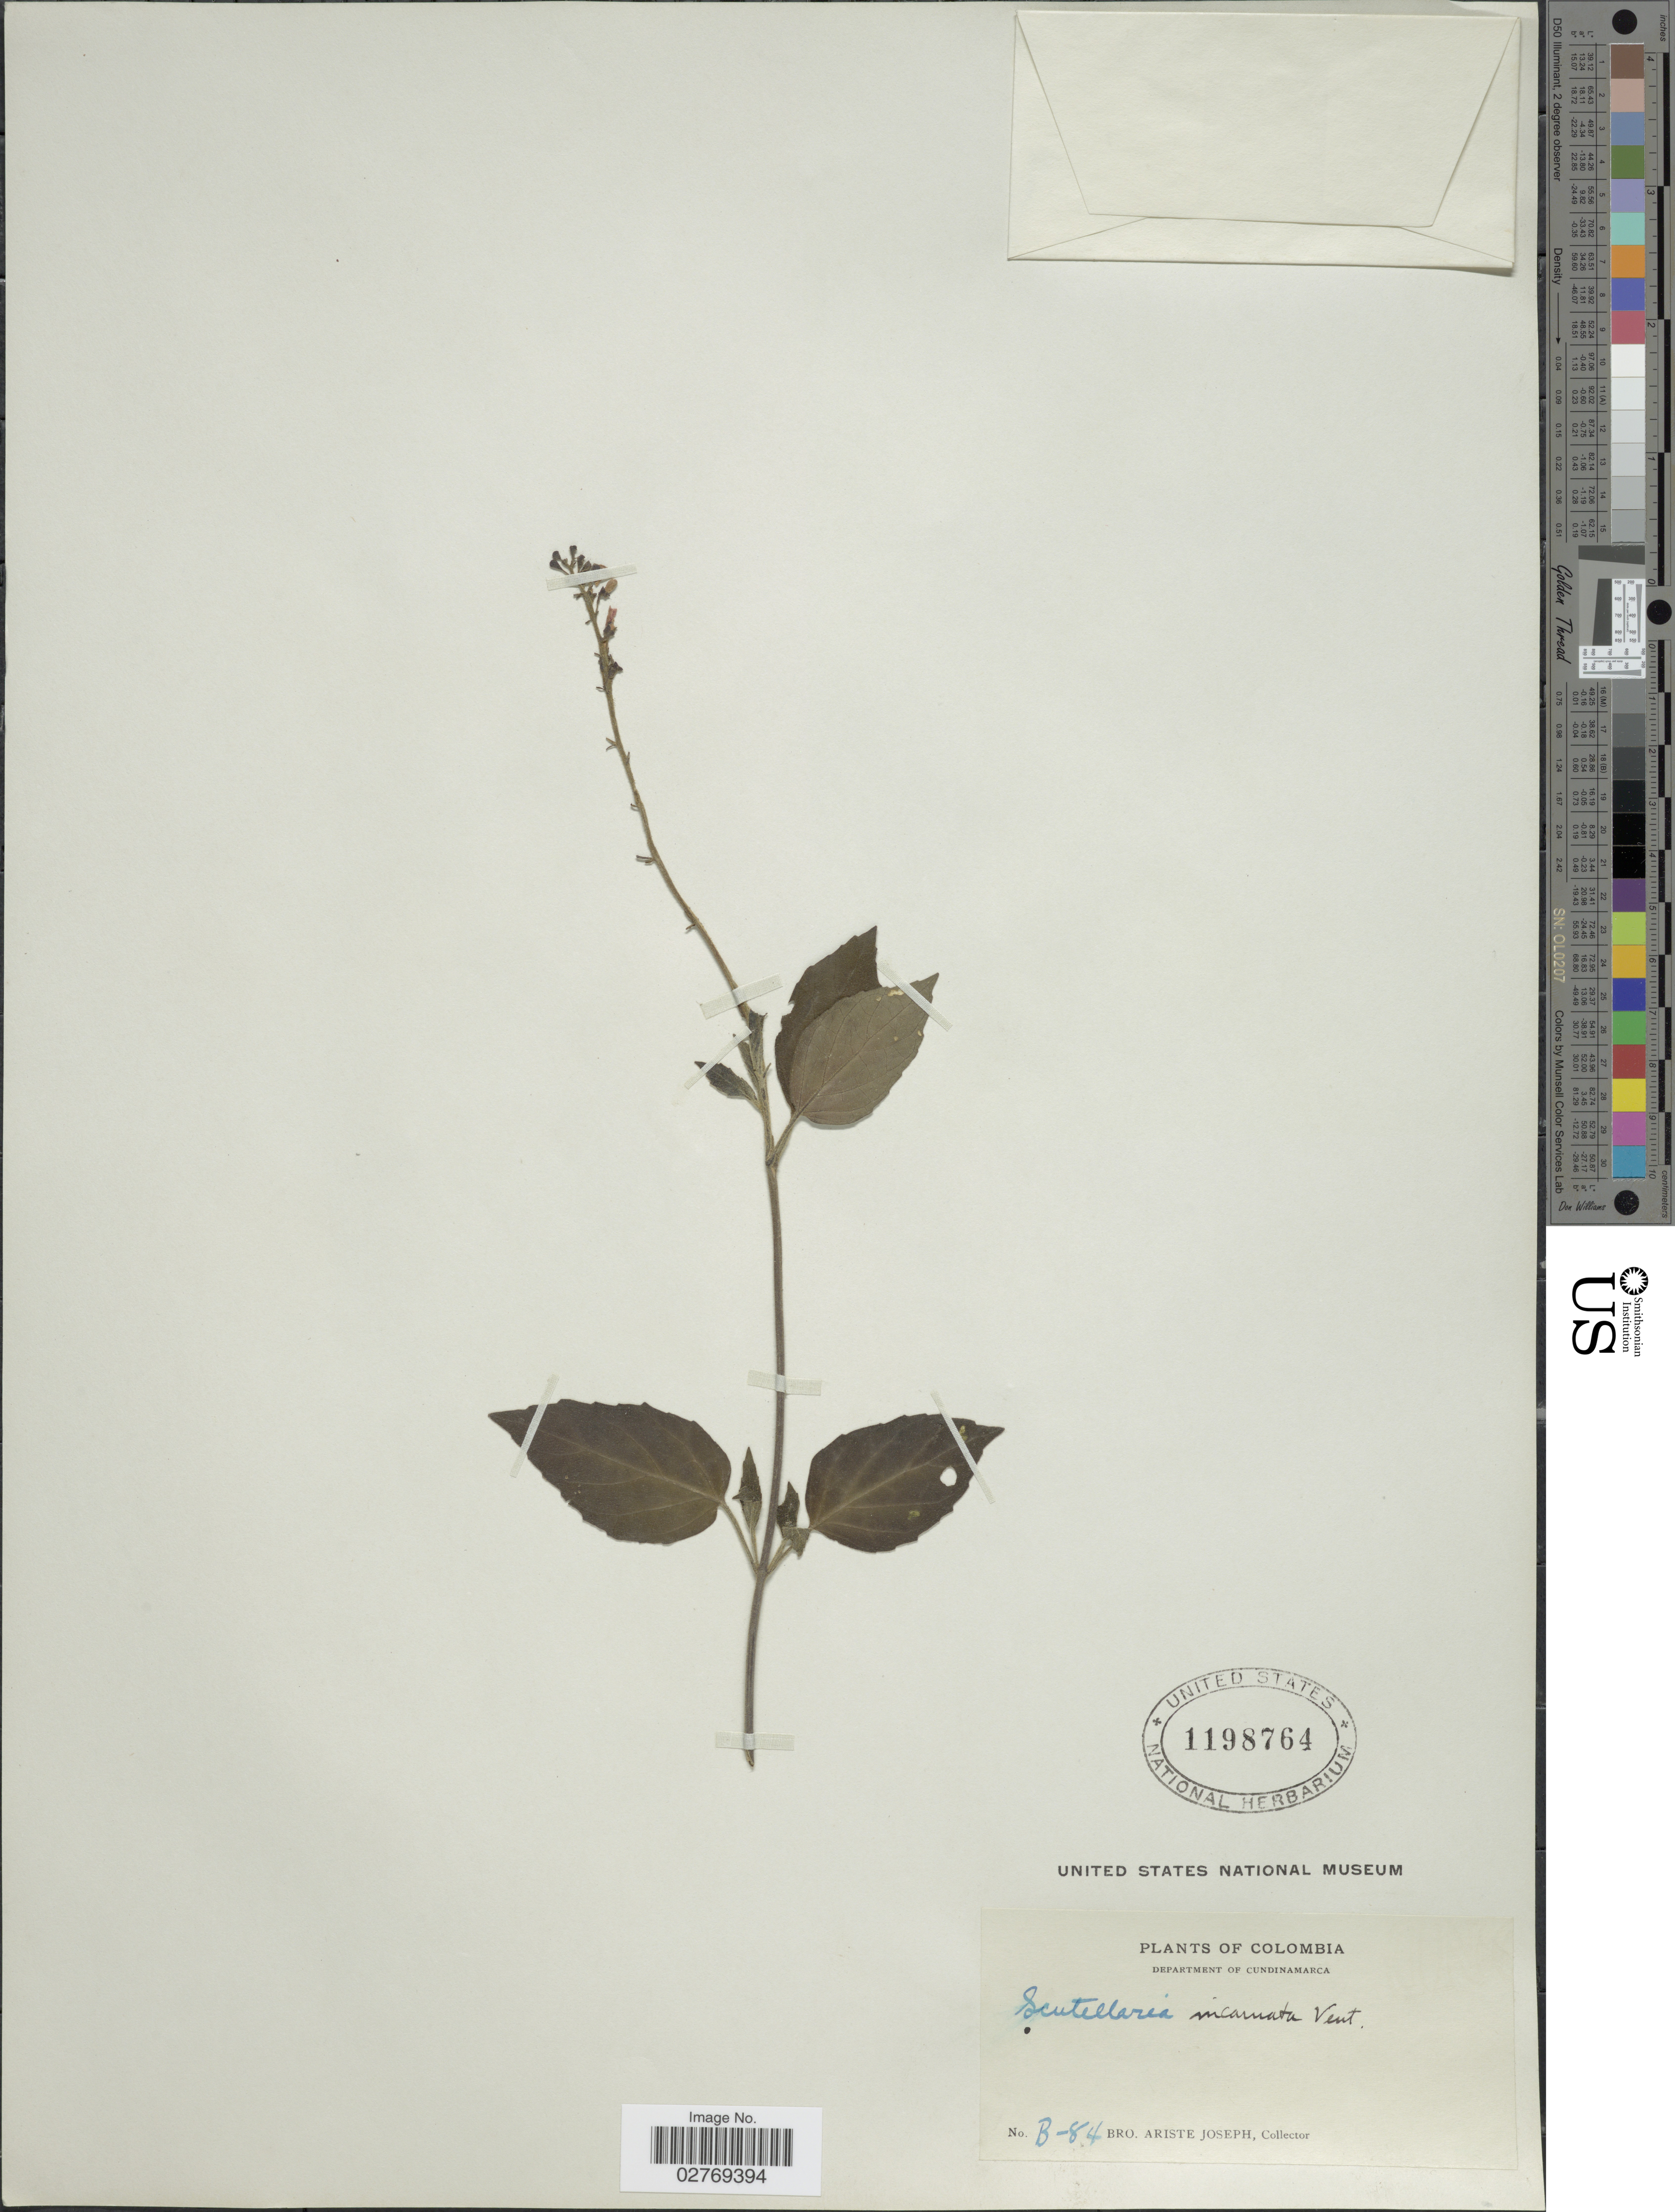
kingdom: Plantae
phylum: Tracheophyta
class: Magnoliopsida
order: Lamiales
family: Lamiaceae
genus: Scutellaria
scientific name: Scutellaria incarnata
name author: Vent.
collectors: Bro. Ariste-Joseph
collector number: B84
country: Colombia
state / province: Cundinamarca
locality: Department of Cundinamarca.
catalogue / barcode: US 1198764